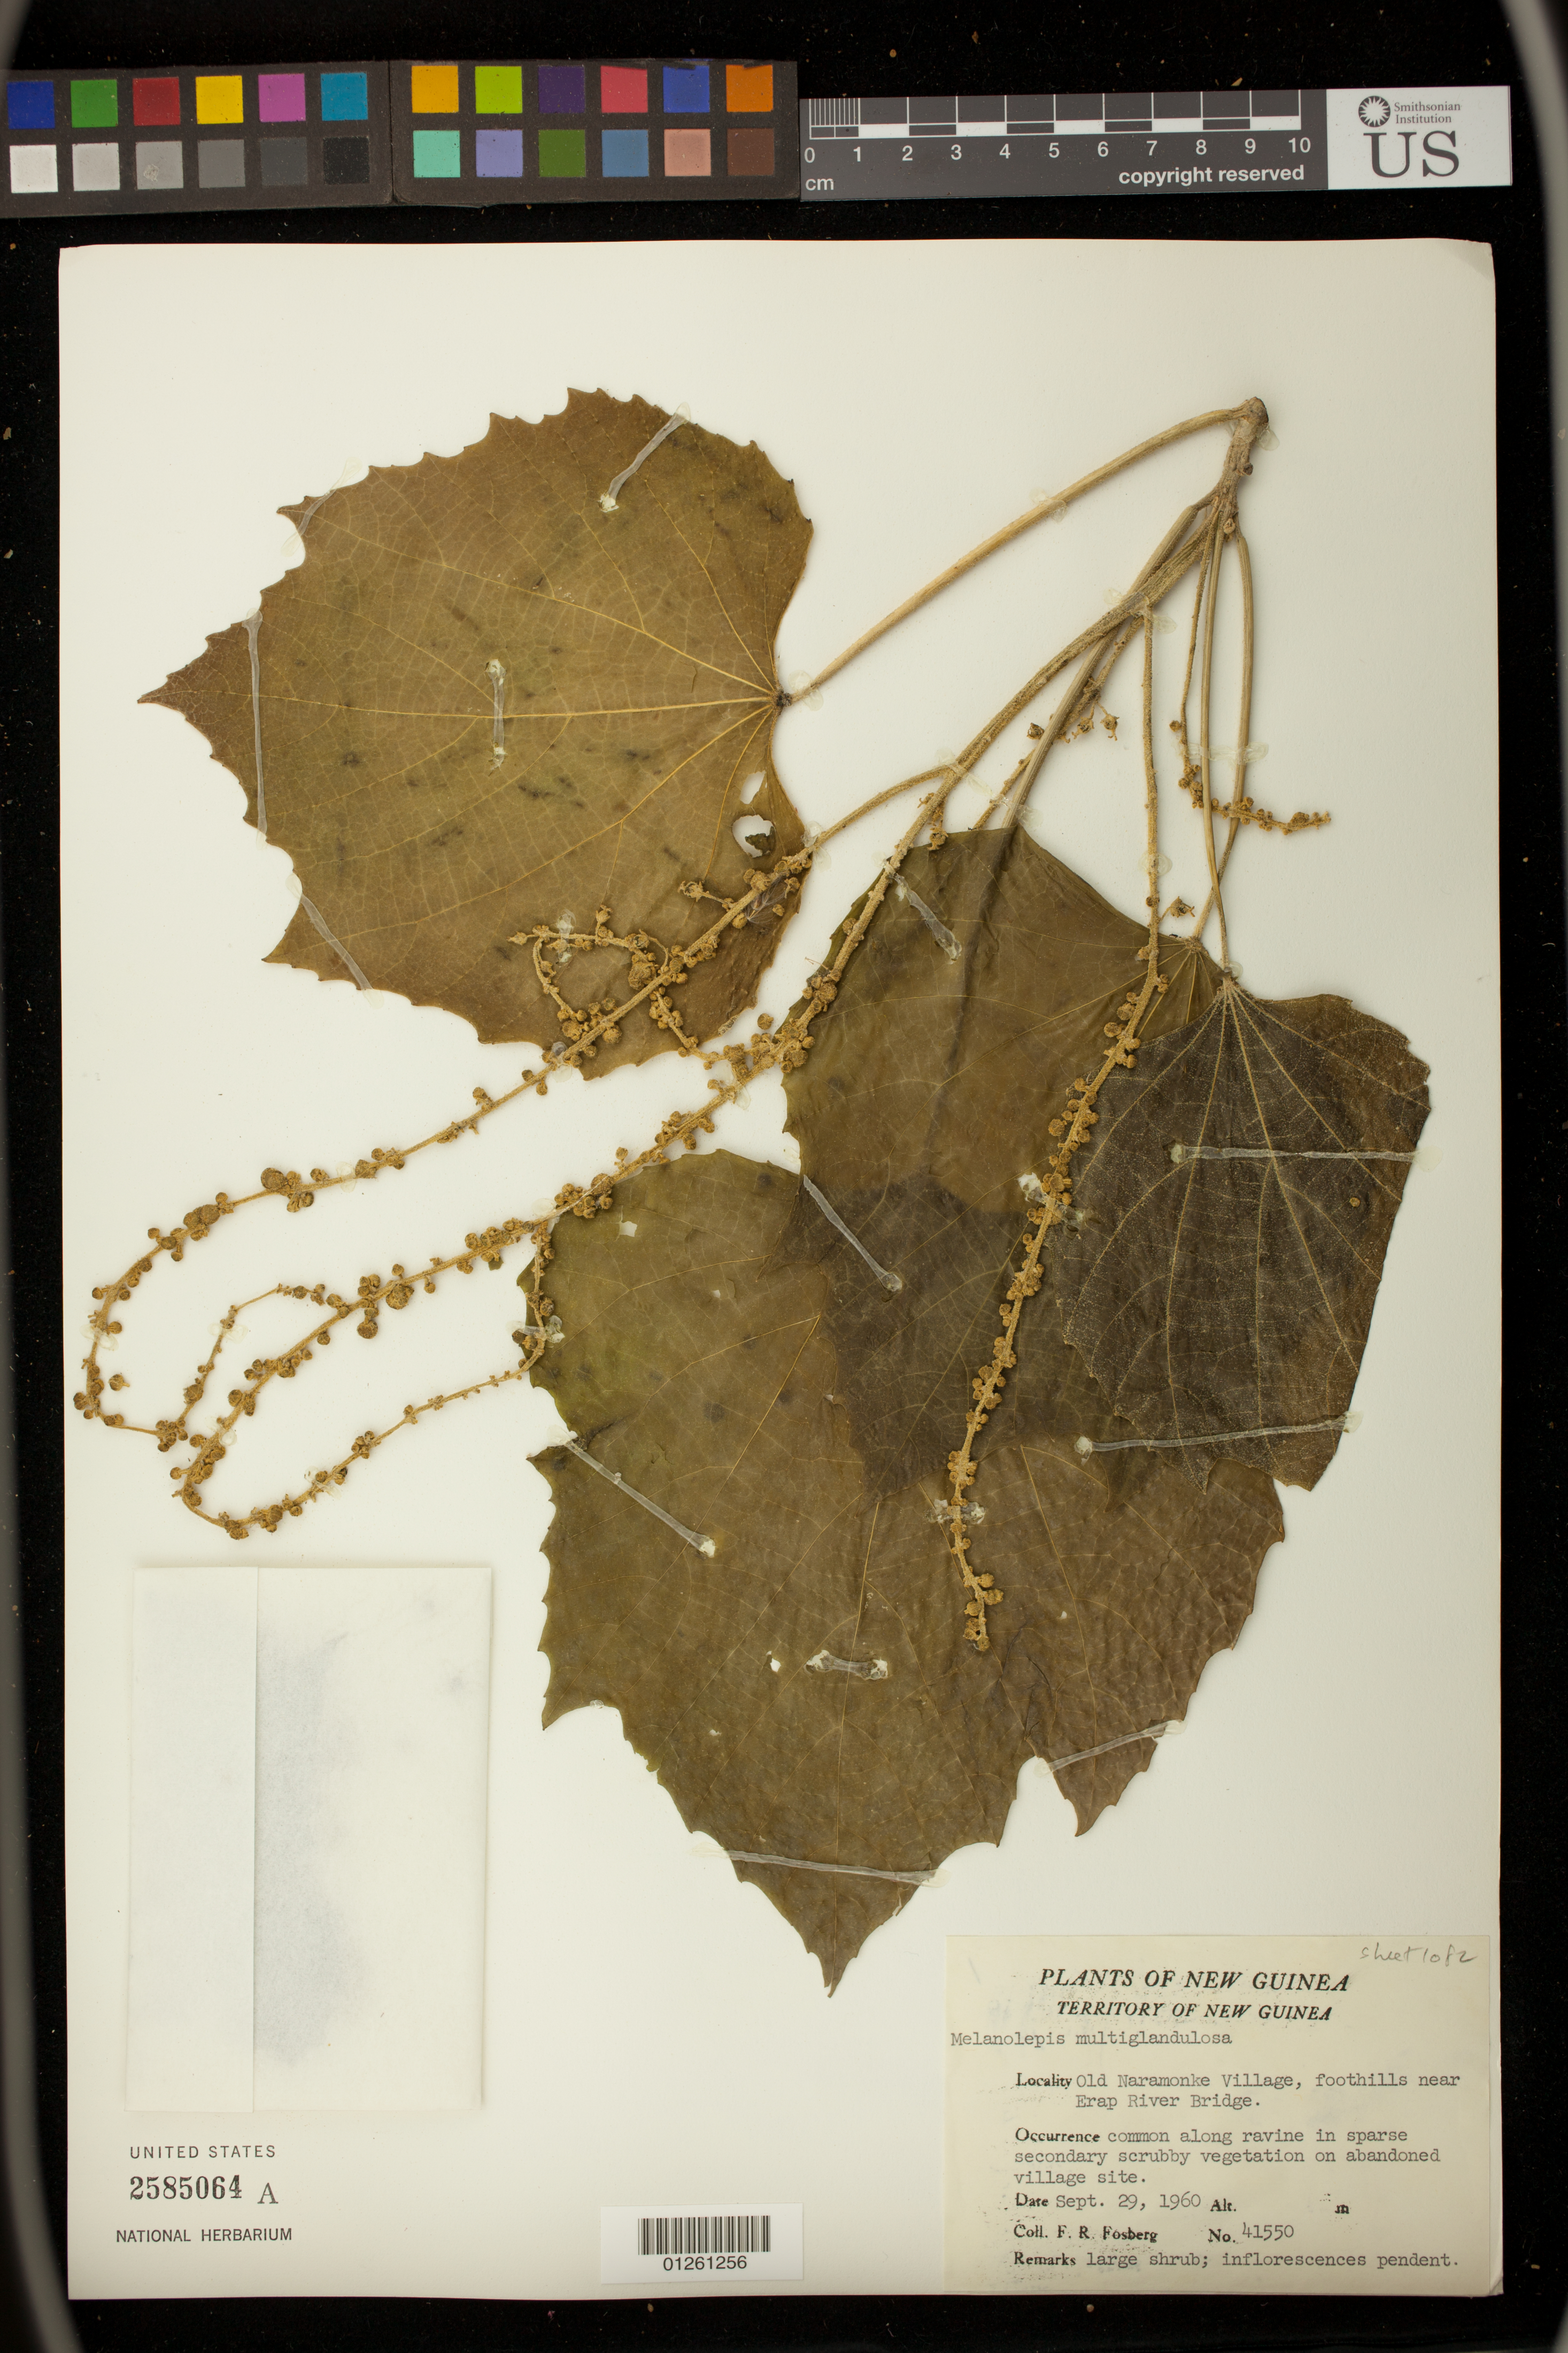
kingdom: Plantae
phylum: Tracheophyta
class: Magnoliopsida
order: Malpighiales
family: Euphorbiaceae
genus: Melanolepis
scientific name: Melanolepis multiglandulosa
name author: (Reinw. ex Blume) Rchb. f. & Zoll.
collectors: F. R. Fosberg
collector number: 41550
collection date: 1960-09-29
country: Papua New Guinea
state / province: Morobe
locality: Old Naramonke Village, foothills near Erap River Bridge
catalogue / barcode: US 2585064